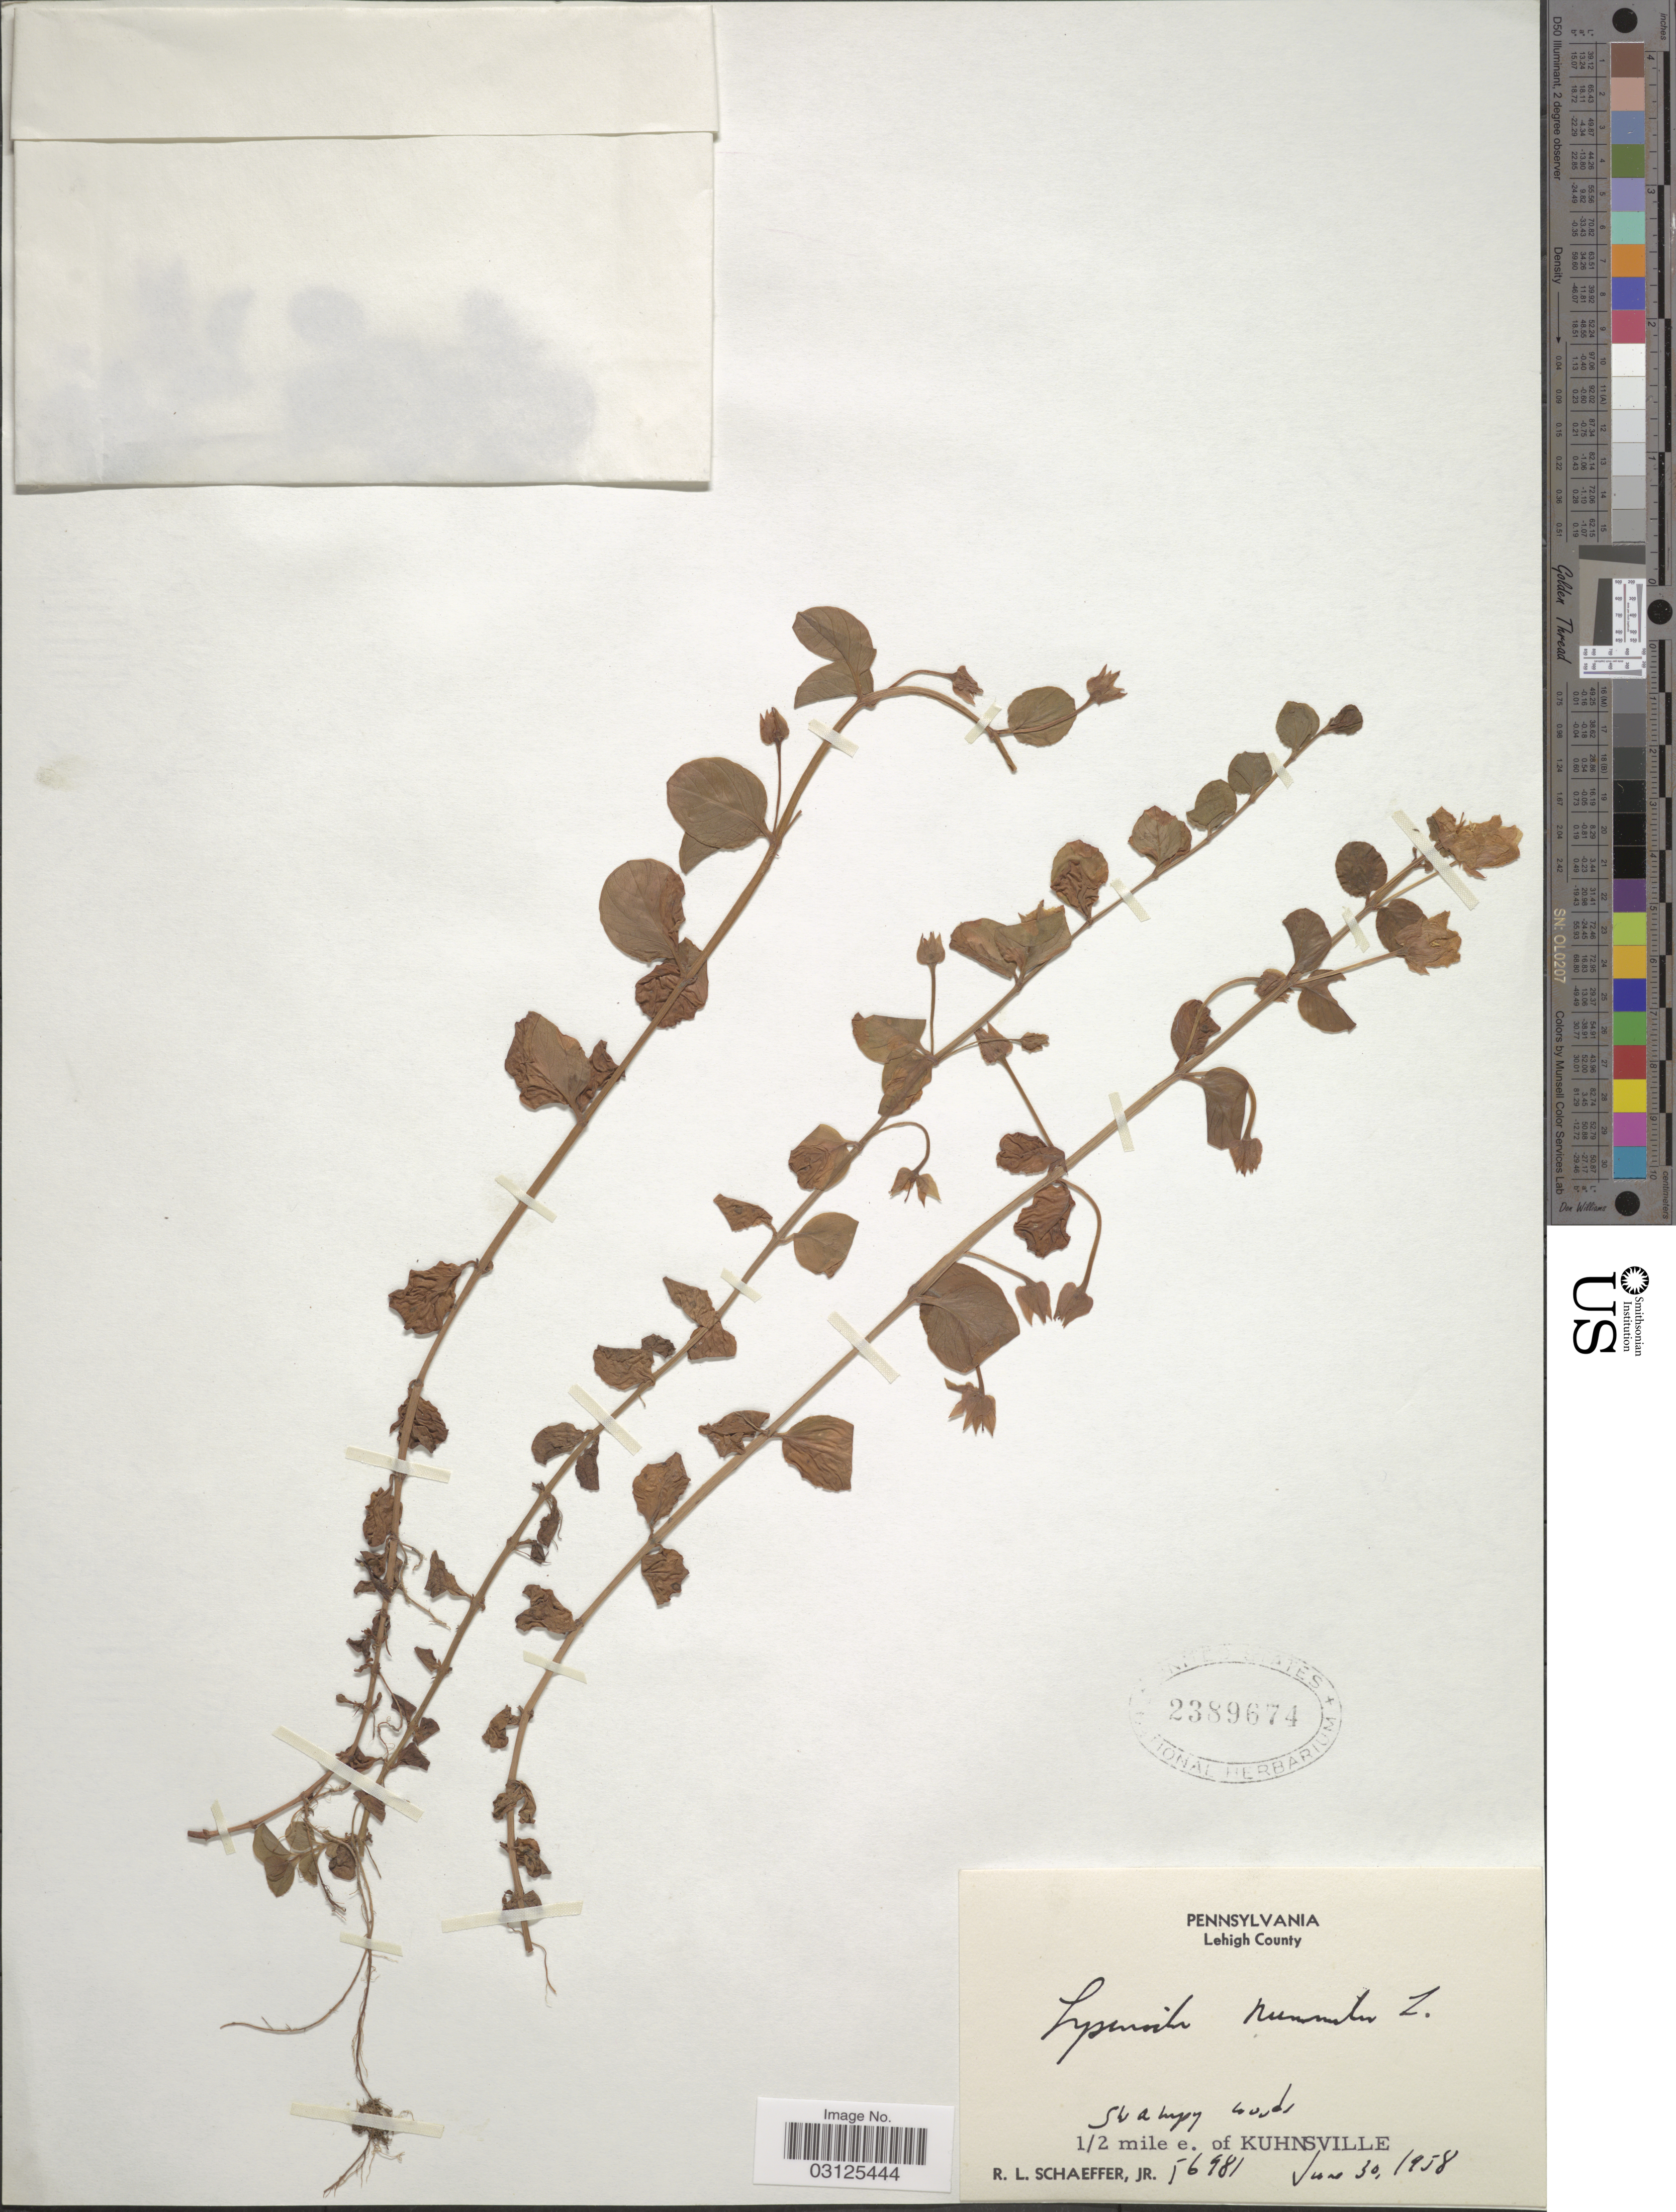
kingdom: Plantae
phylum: Tracheophyta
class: Magnoliopsida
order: Ericales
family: Primulaceae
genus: Lysimachia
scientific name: Lysimachia nummularia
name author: L.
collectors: R. L. Schaeffer Jr.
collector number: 56981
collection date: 1958-06-30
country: United States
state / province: Pennsylvania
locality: Lehigh County, ½ mile e. of Kuhnsville.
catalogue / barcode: US 2389674